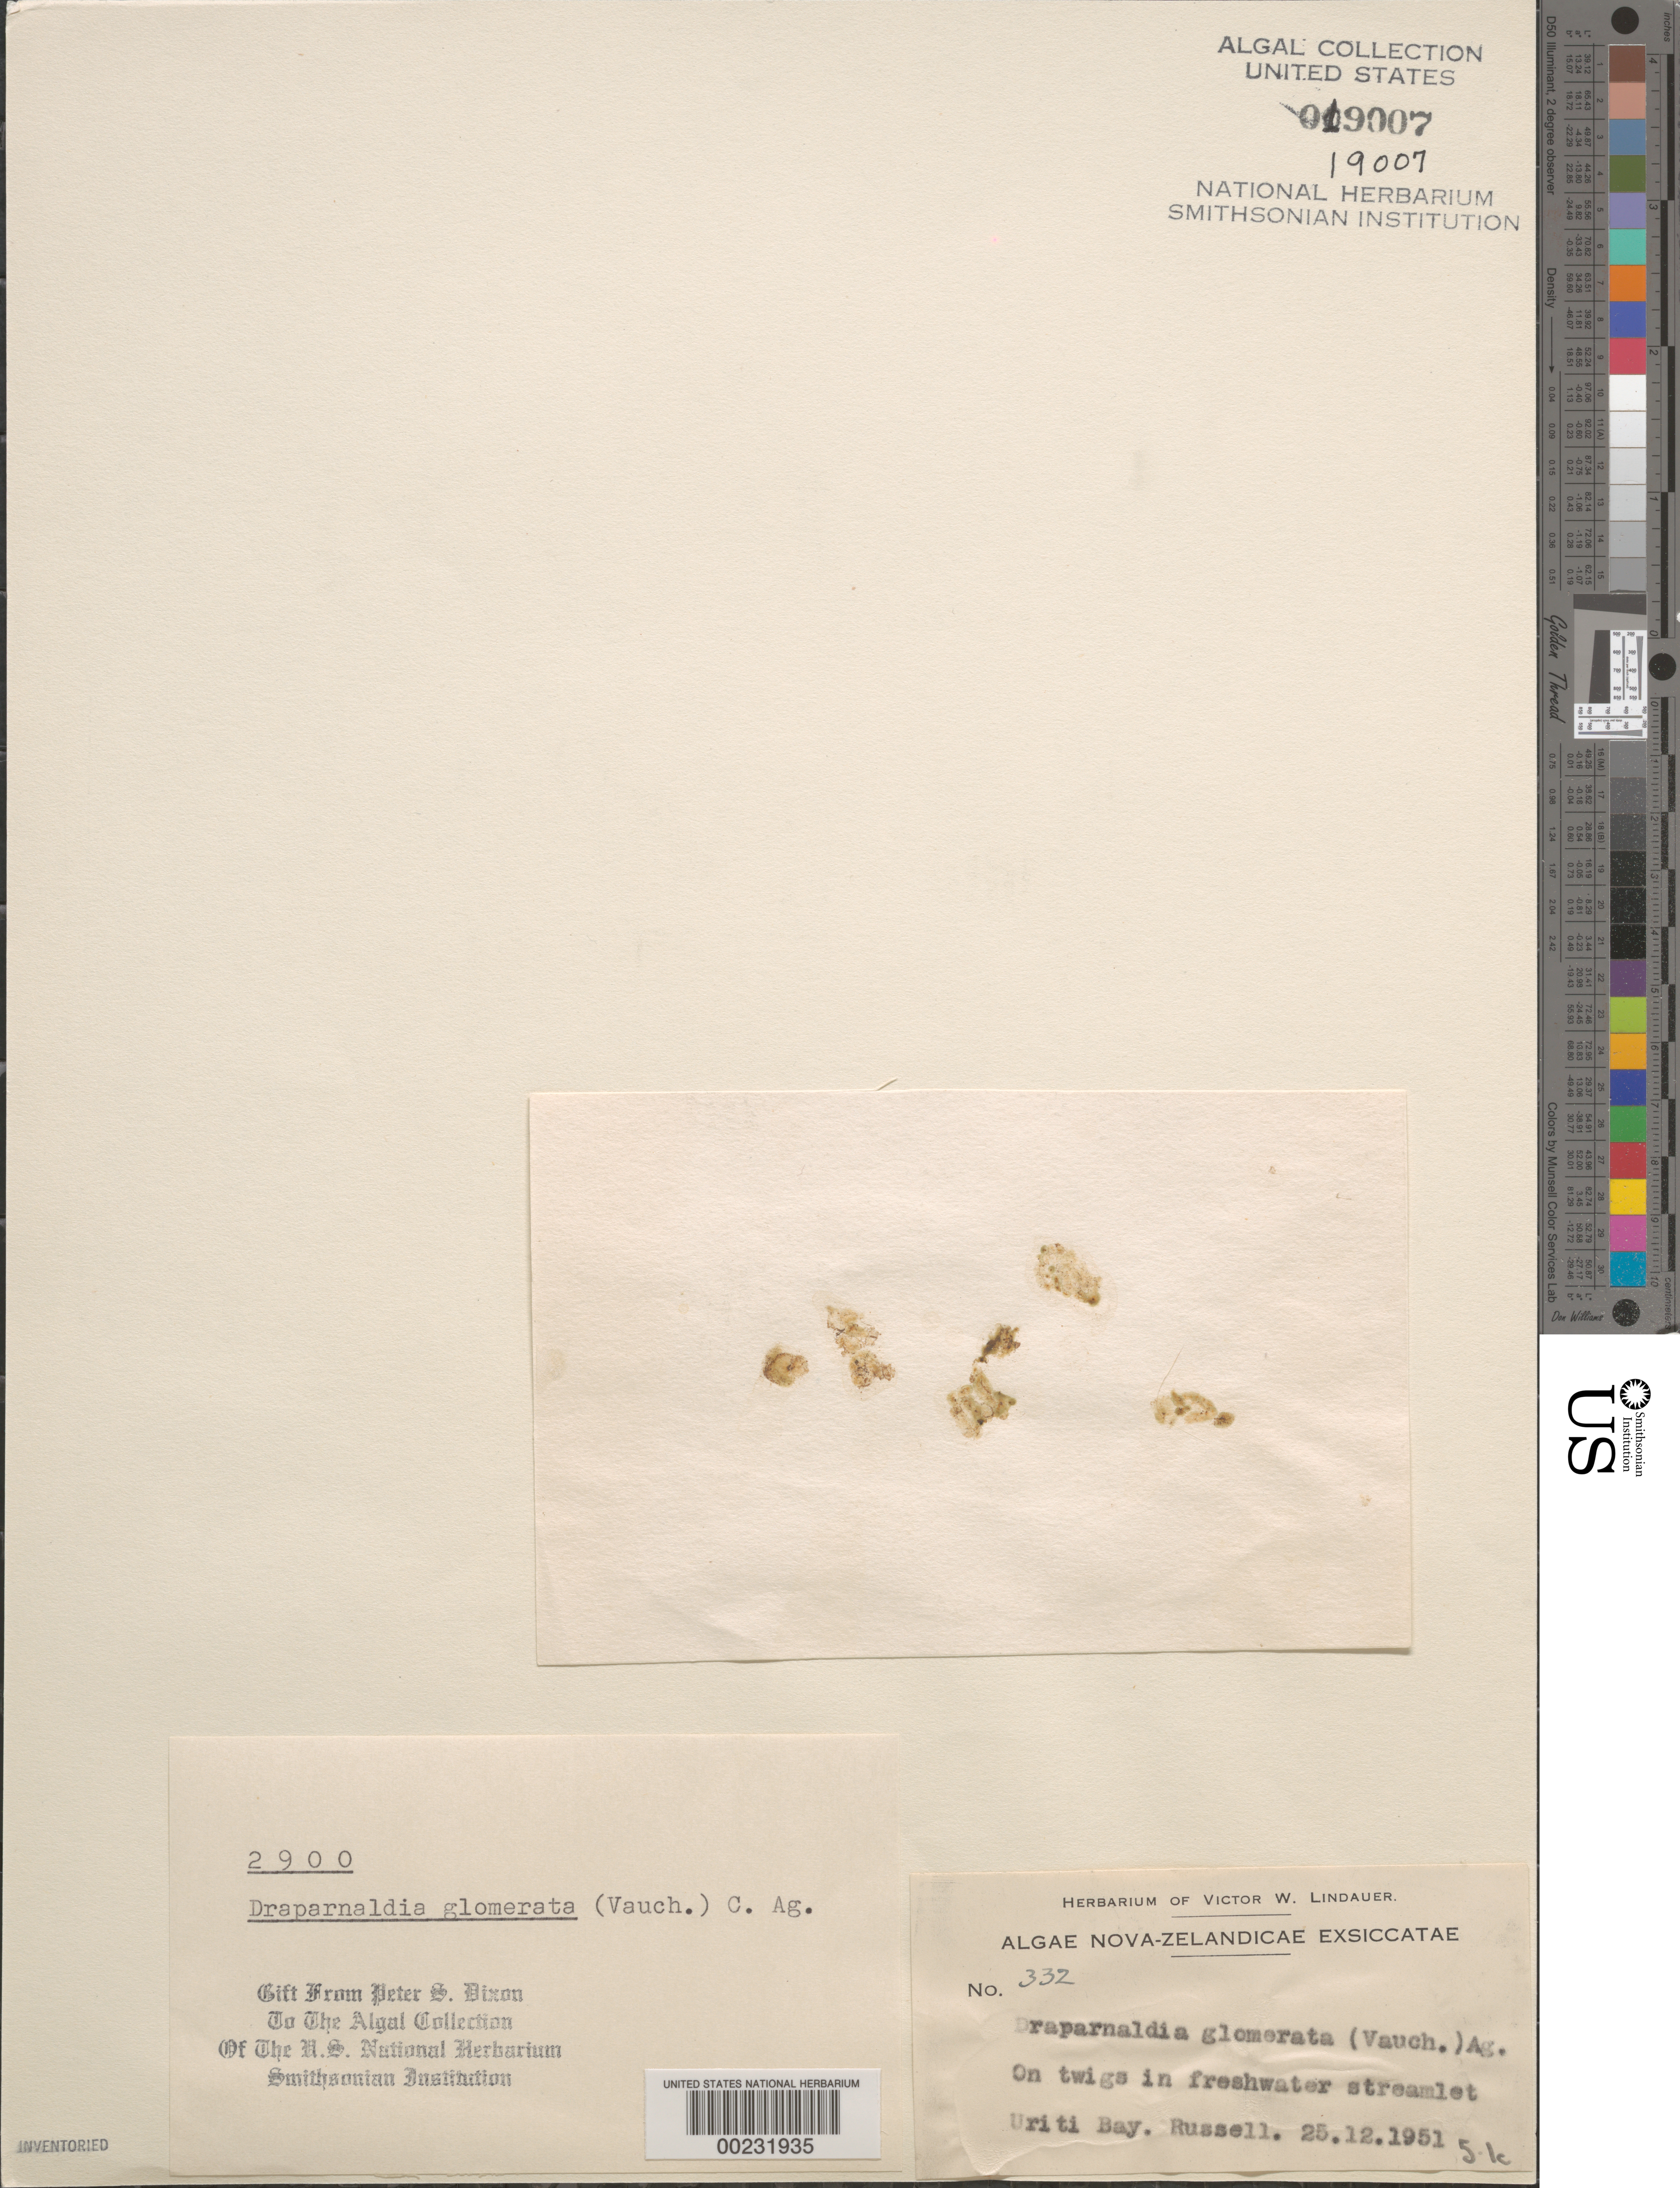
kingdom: Plantae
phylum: Chlorophyta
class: Chlorophyceae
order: Chaetophorales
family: Chaetophoraceae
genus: Draparnaldia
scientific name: Draparnaldia mutabilis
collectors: V. Lindauer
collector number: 332 & PSD 2900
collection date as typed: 25 Dec 1951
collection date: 1951-12-25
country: New Zealand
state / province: Northland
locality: Russell, uriti bay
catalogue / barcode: US 19007